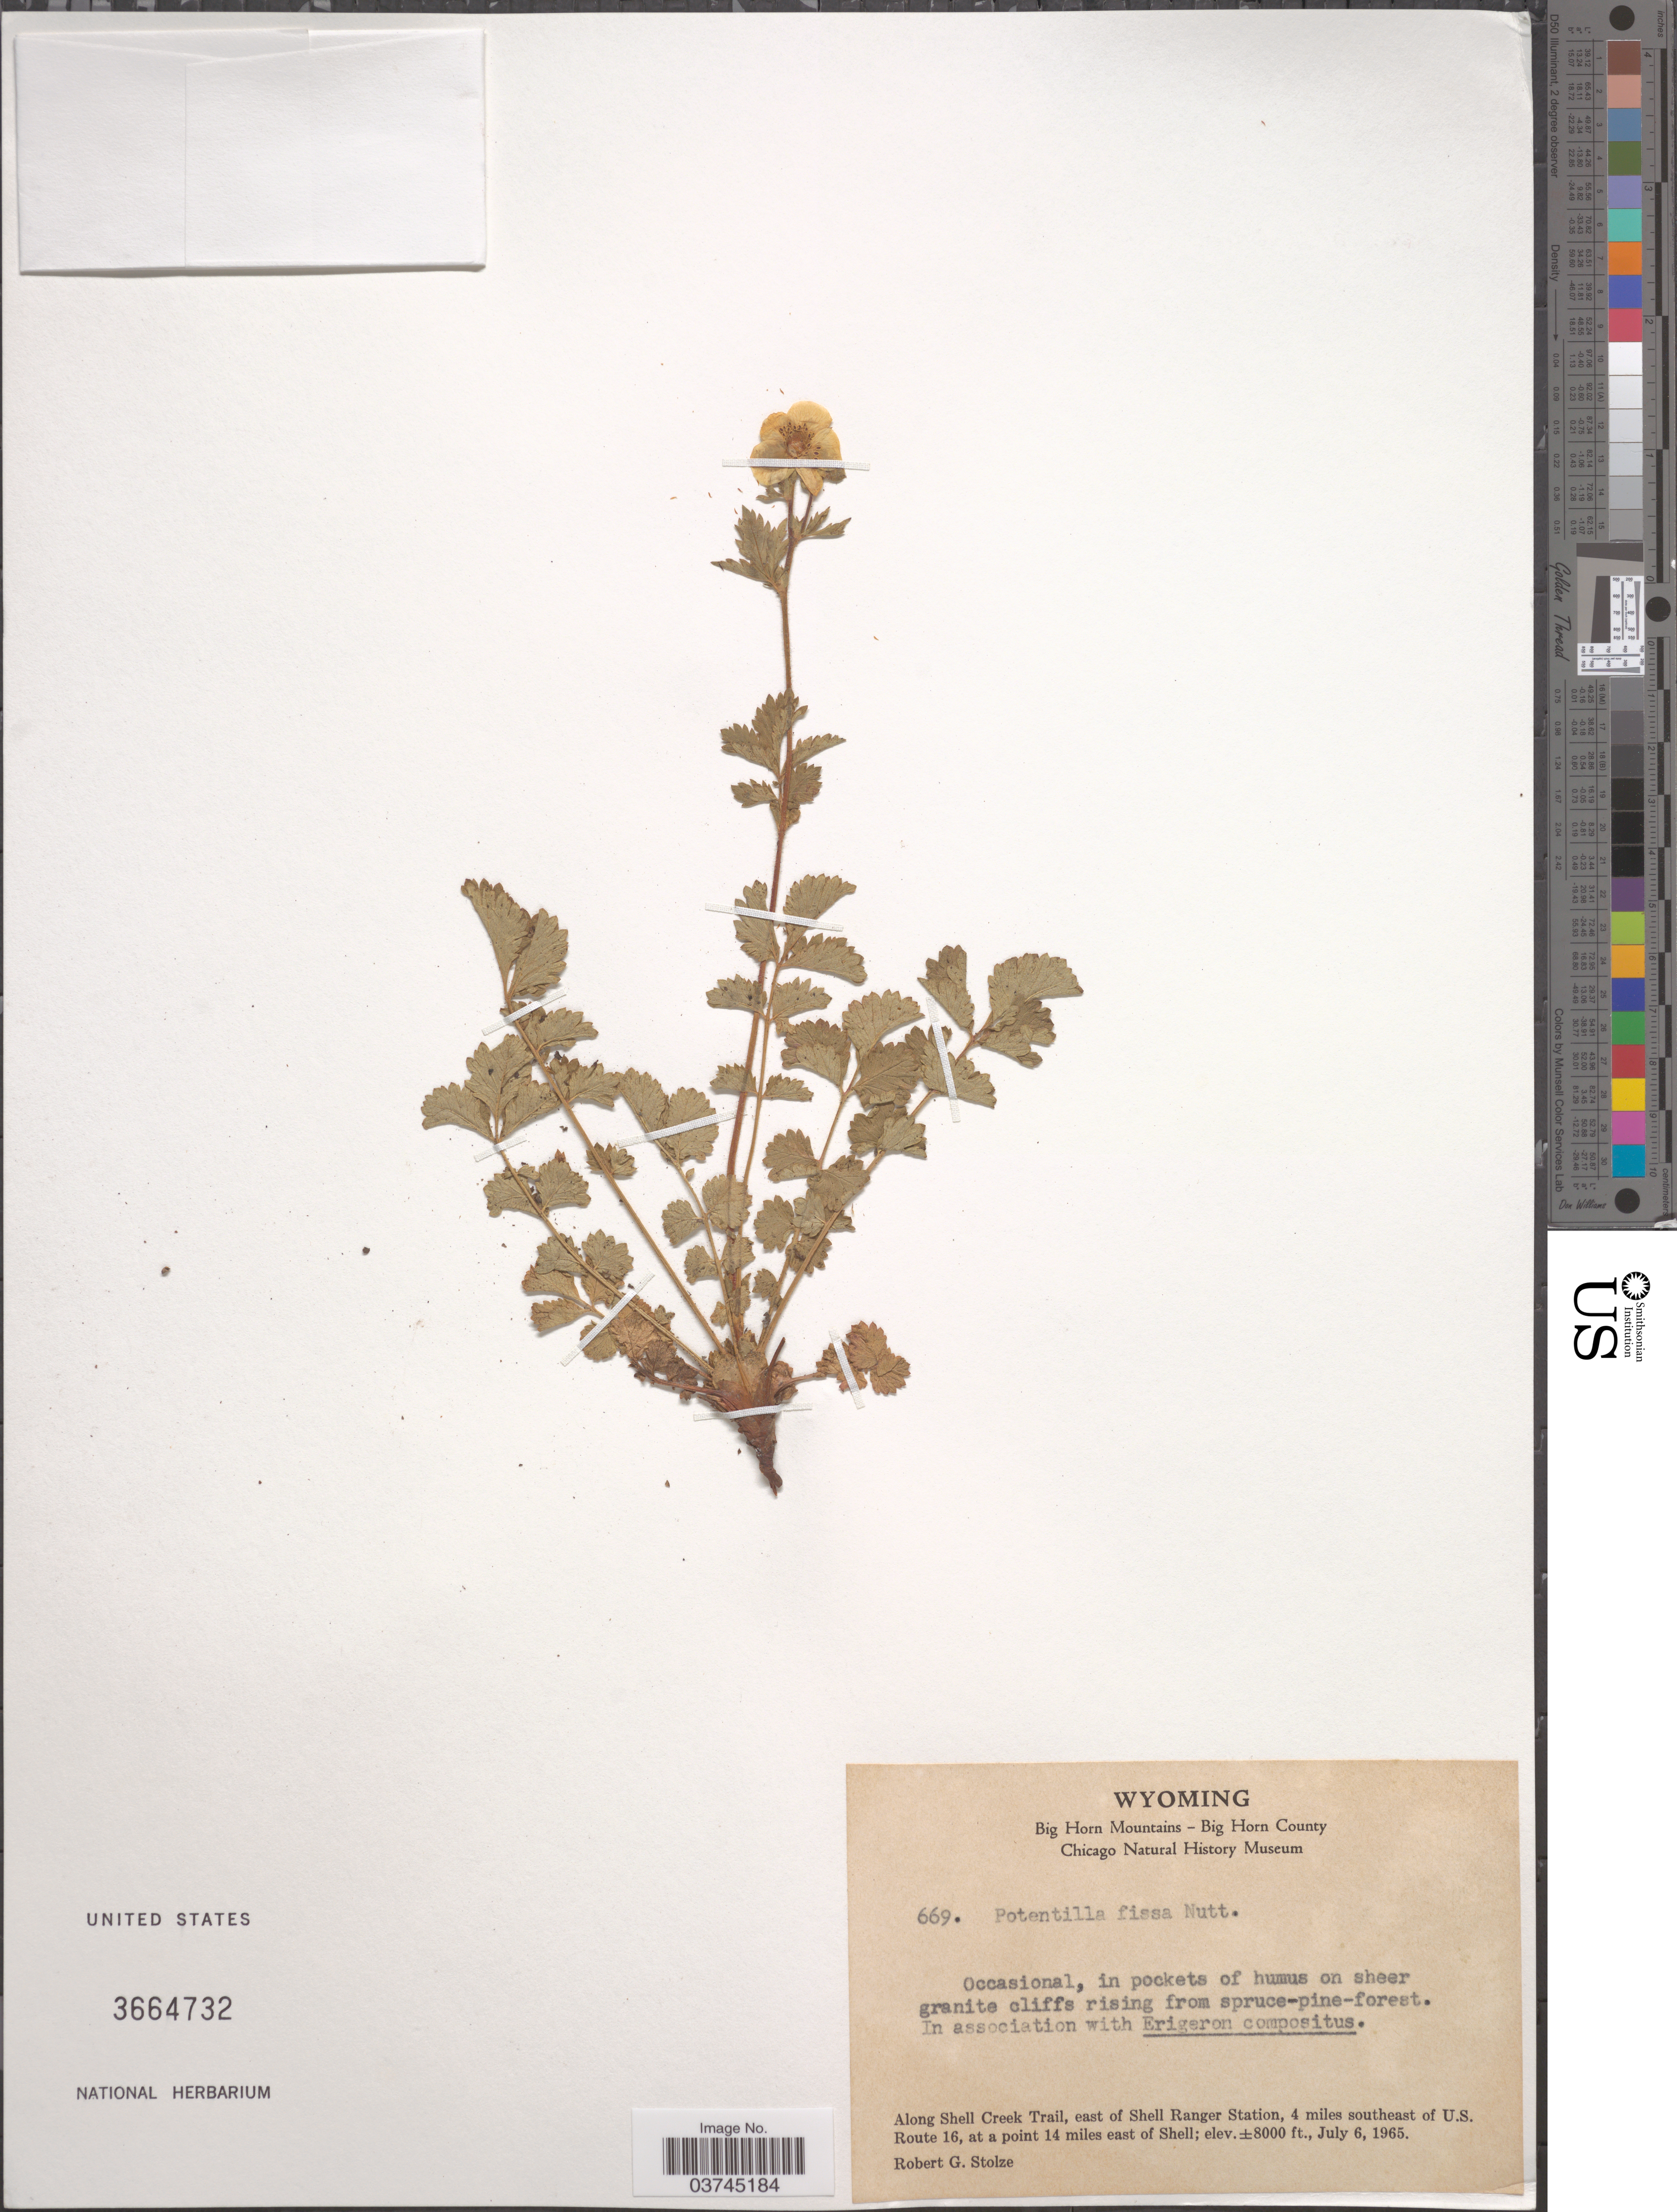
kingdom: Plantae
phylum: Tracheophyta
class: Magnoliopsida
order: Rosales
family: Rosaceae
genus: Drymocallis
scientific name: Drymocallis fissa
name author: (Nutt.) Rydb.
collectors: R. G. Stolze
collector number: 669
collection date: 1965-07-06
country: United States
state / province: Wyoming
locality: Big Horn Mountains - Big Horn County. Along Shell Creek Trail, east of Shell Ranger Station, 4 miles southeast of U.S. Route 16, at a point 14 miles east of Shell.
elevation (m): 2438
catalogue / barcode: US 3664732